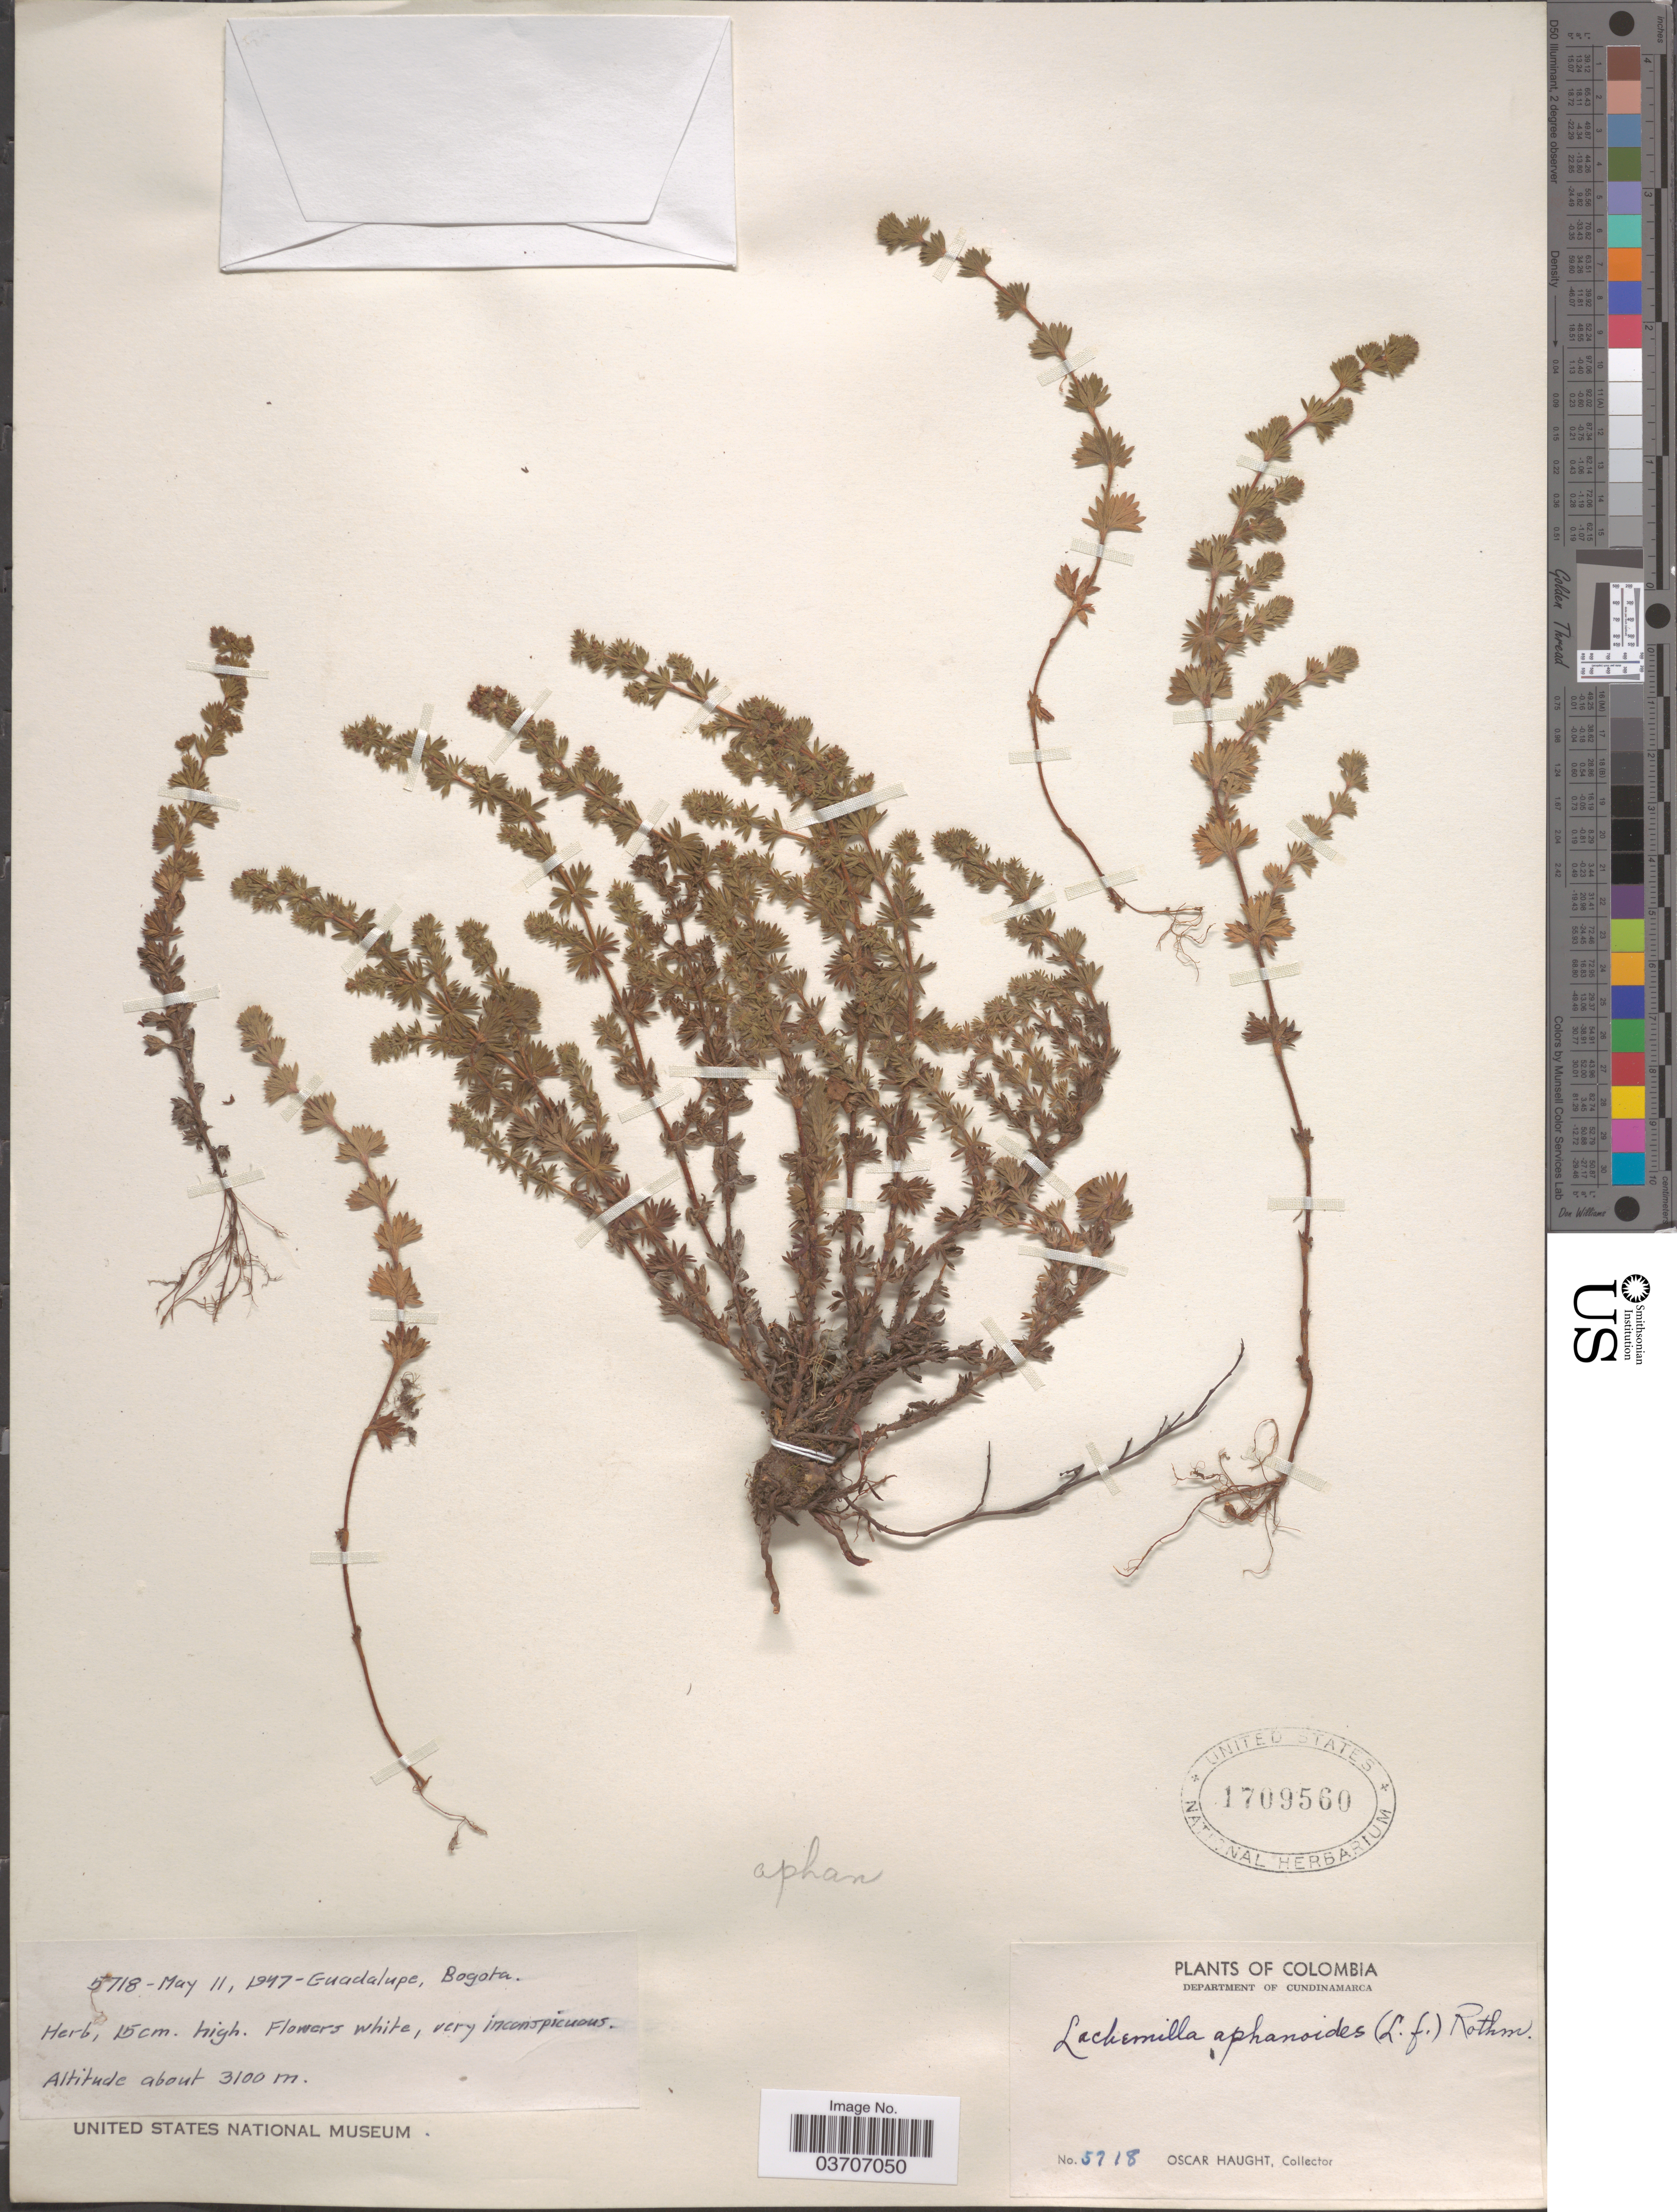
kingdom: Plantae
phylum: Tracheophyta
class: Magnoliopsida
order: Rosales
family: Rosaceae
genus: Lachemilla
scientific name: Lachemilla aphanoides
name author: (Mutis ex L. f.) Rothm.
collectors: O. L. Haught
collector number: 5718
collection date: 1947-05-11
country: Colombia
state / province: Bogota D.C.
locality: Department of Cundinamarca. [unsure placement] Guadalupe, Bogota.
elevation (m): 3100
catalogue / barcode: US 1709560